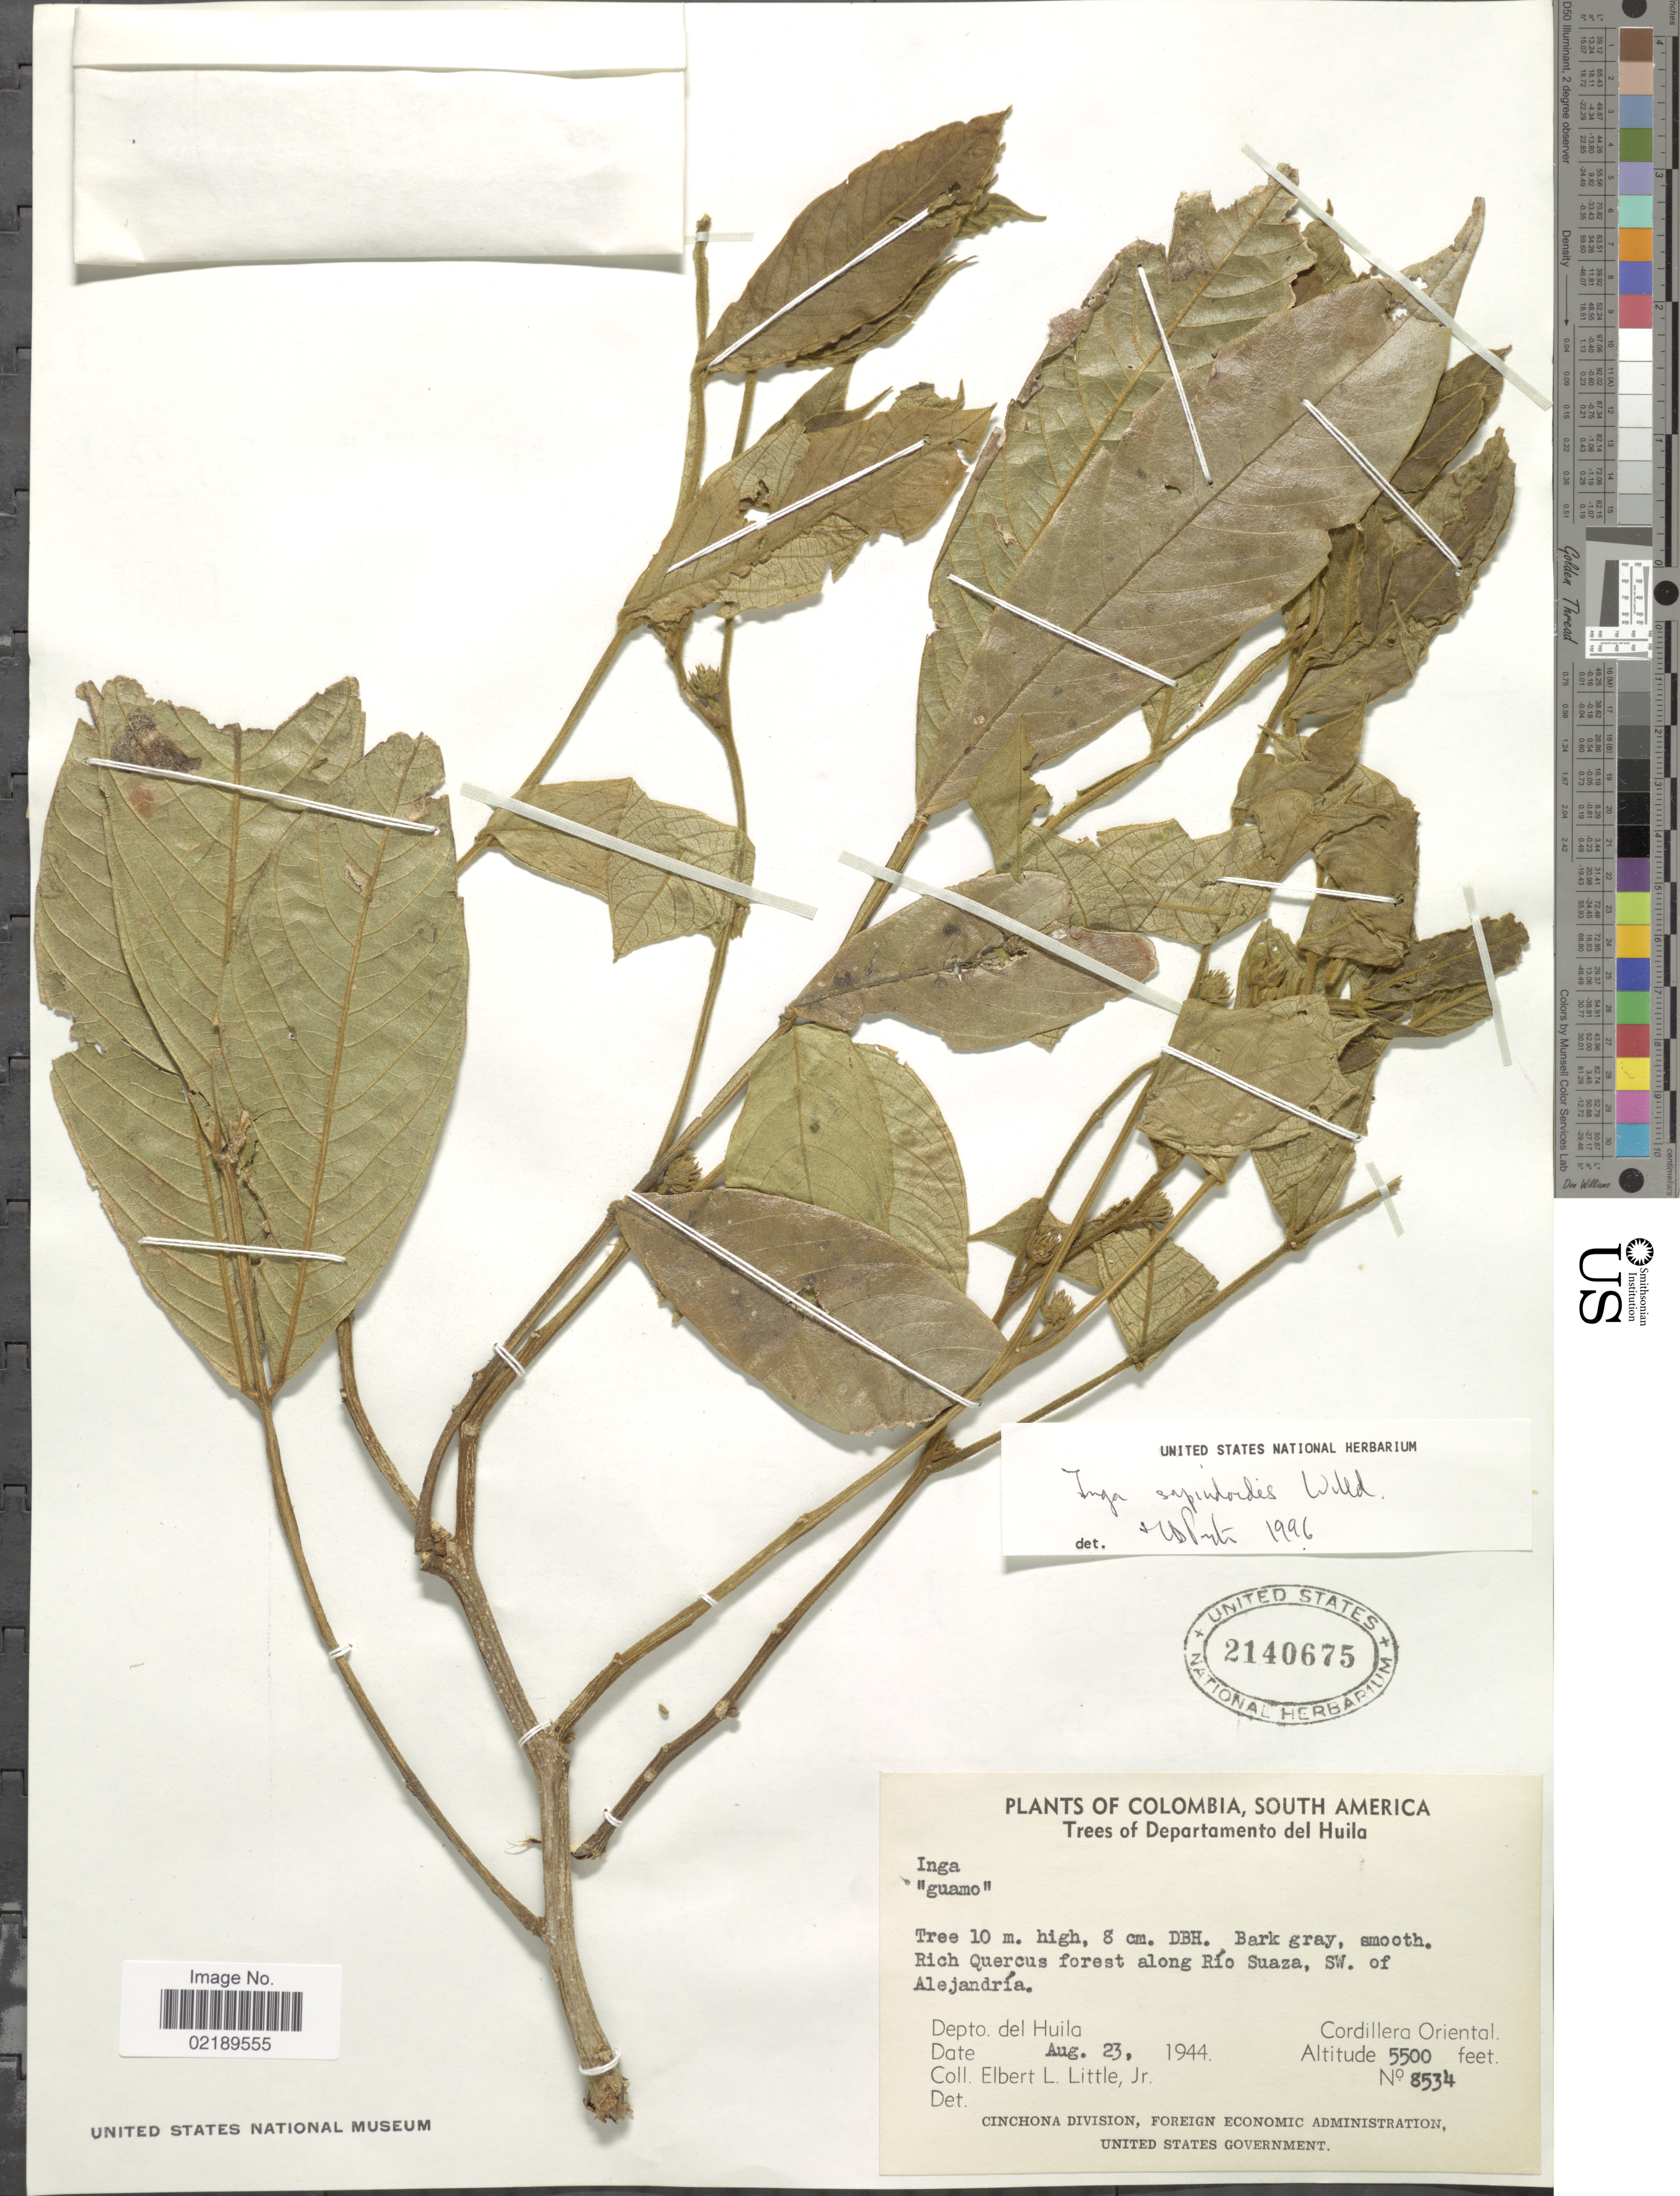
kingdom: Plantae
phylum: Tracheophyta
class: Magnoliopsida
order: Fabales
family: Fabaceae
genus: Inga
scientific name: Inga sapindoides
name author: Willd.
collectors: E. L. Little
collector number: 8534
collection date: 1944-08-23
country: Colombia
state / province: Huila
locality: Rich Quercus forest along Rio Suaza, SW. of Alejandria., Cordillera Oriental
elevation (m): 1676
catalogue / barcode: US 2140675